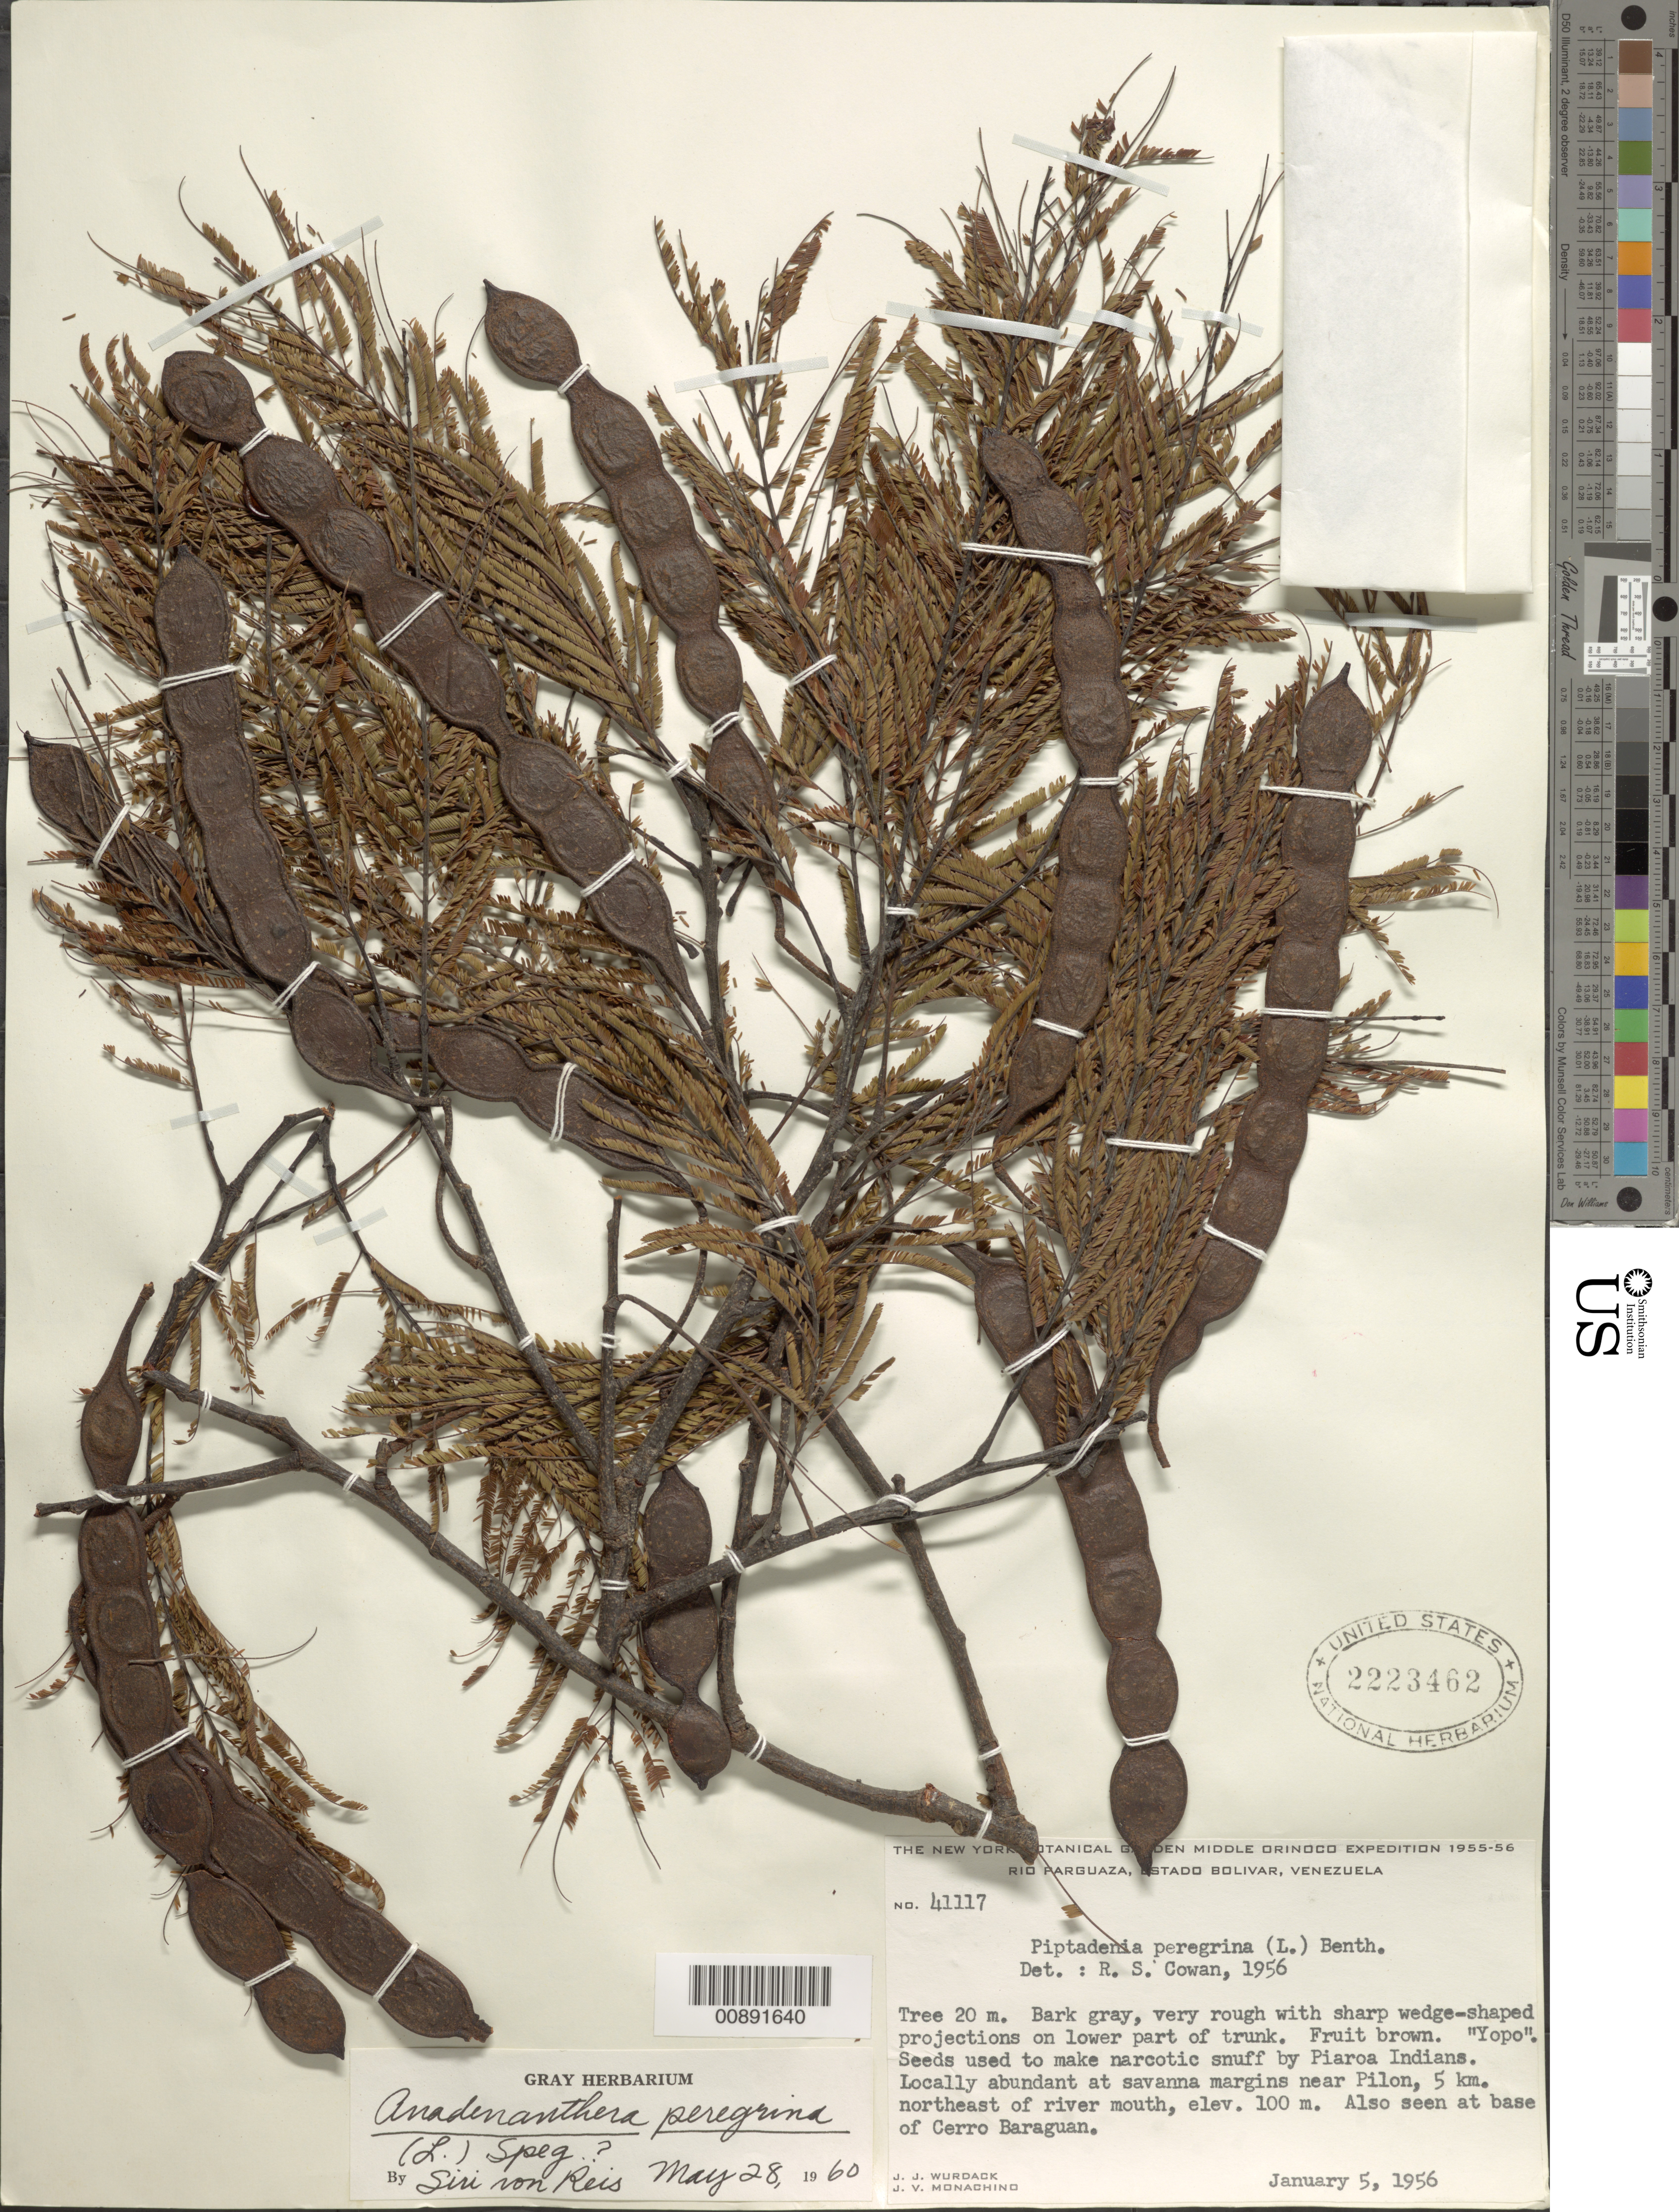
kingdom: Plantae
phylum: Tracheophyta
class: Magnoliopsida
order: Fabales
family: Fabaceae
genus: Anadenanthera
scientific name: Anadenanthera peregrina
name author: (L.) Speg.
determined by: von Reis, Siri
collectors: J. J. Wurdack & J. V. Monachino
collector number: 41117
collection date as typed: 5-Jan-56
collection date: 1956-01-05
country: Venezuela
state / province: Bolívar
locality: Pilon, near; 5 km NE of mouth of Río Parguaza; also seen at base of Cerro Baraguan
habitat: Savanna margins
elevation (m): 100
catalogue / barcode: US 2223462